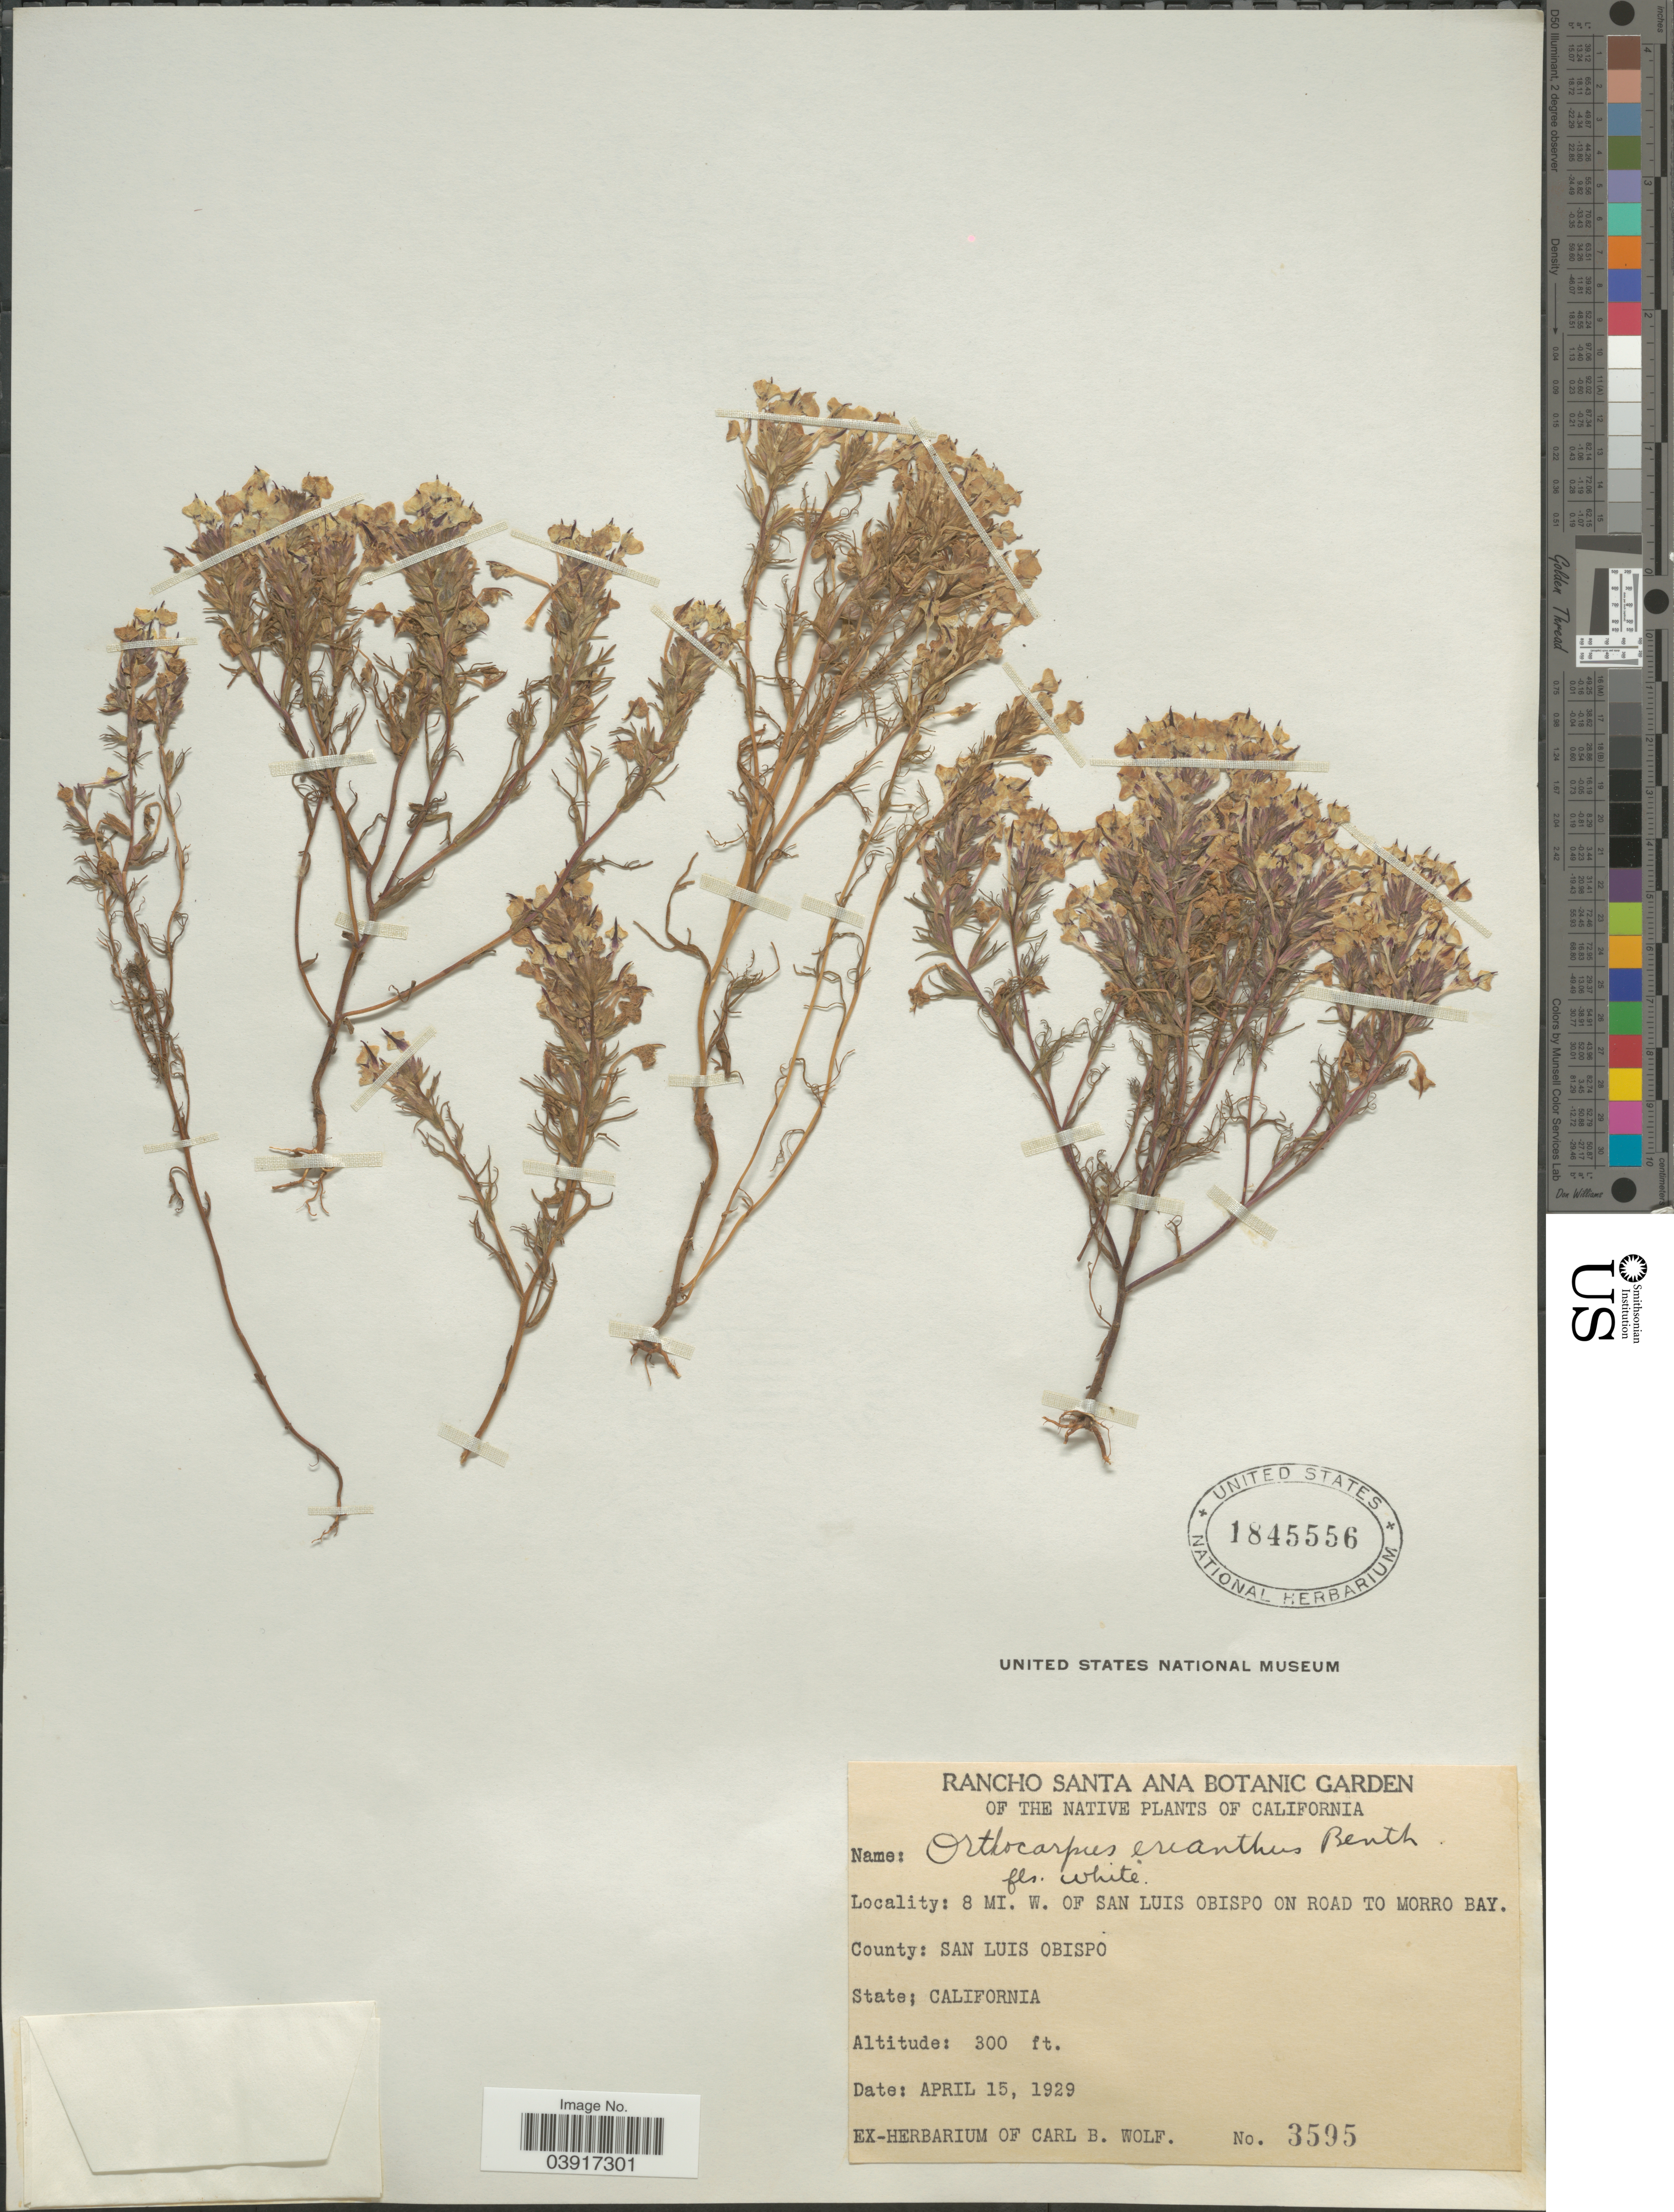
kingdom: Plantae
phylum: Tracheophyta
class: Magnoliopsida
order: Lamiales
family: Orobanchaceae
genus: Orthocarpus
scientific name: Orthocarpus erianthus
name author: Benth.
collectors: ex herb. Carl B. Wolf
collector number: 3595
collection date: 1929-04-15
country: United States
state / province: California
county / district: San Luis Obispo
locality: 8 mi. W. of San Luis Obispo on road Morro Bay. County: San Luis Obispo.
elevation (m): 91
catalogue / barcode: US 1845556